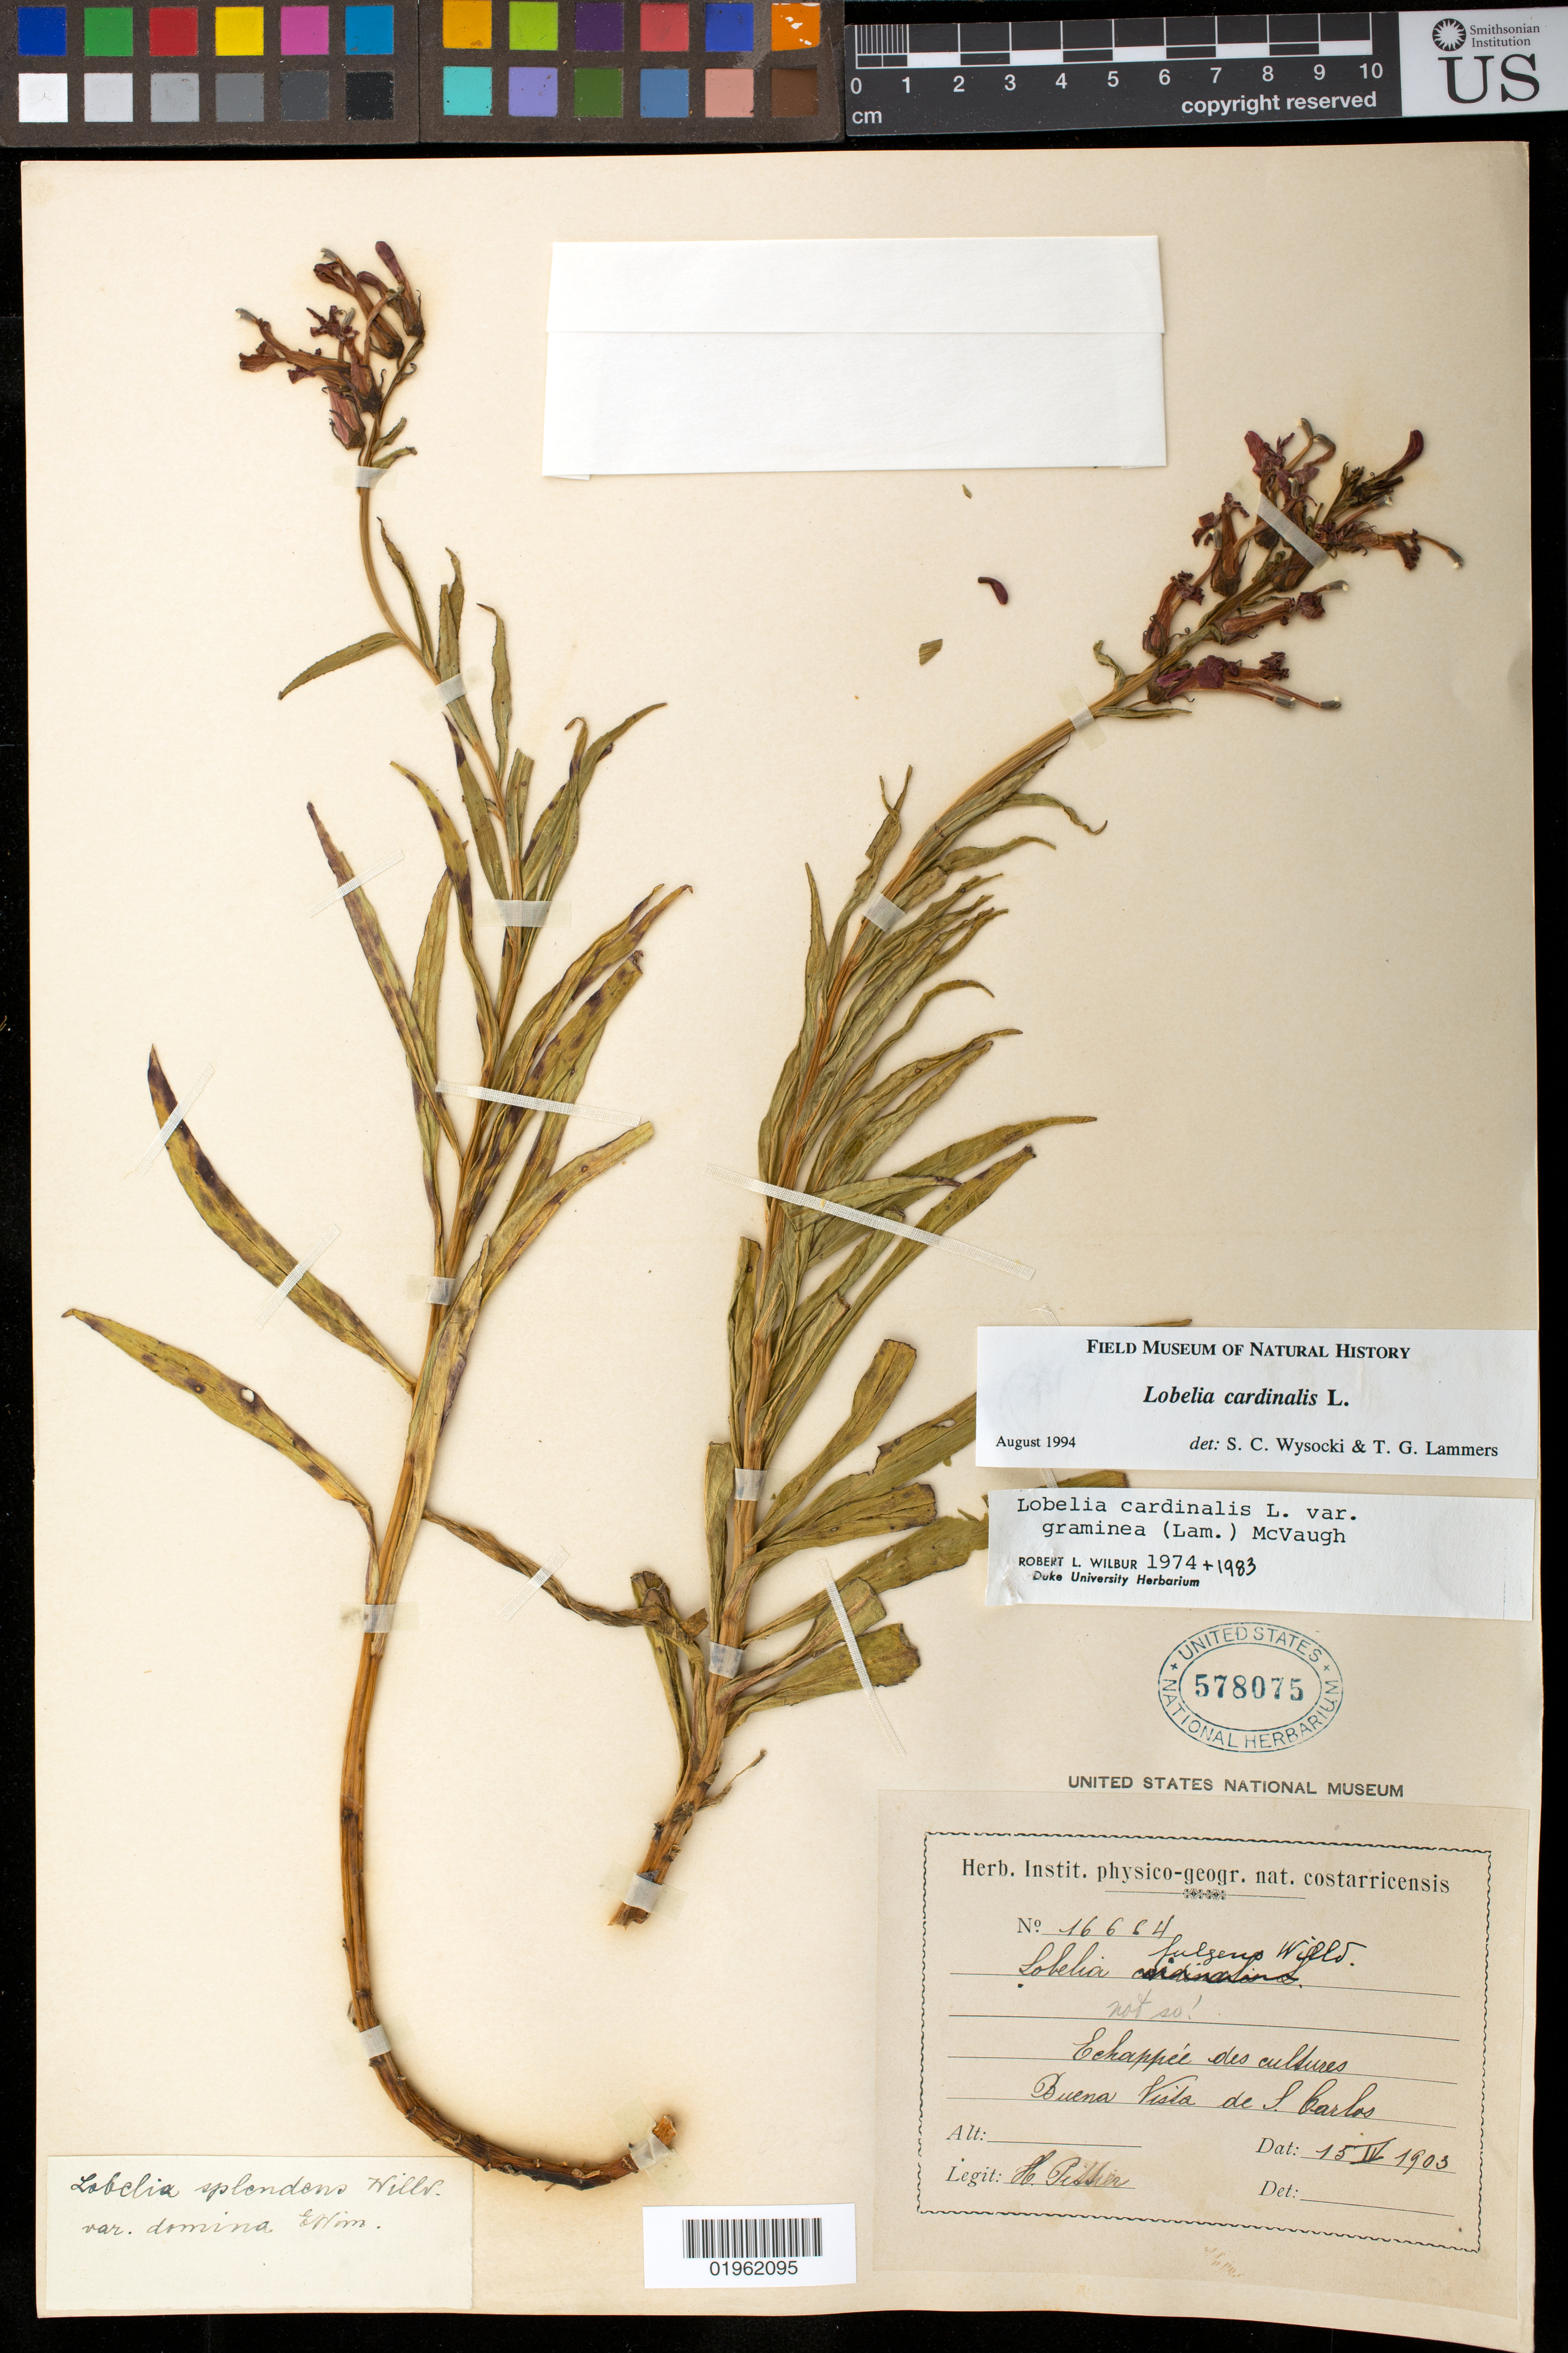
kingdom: Plantae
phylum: Tracheophyta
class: Magnoliopsida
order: Asterales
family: Campanulaceae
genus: Lobelia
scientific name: Lobelia cardinalis subsp. graminea var. (Lam.) McVaugh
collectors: H. F. Pittier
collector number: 16664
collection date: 1903-04-15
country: Costa Rica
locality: Buena Vista de San Carlos.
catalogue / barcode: US 578075